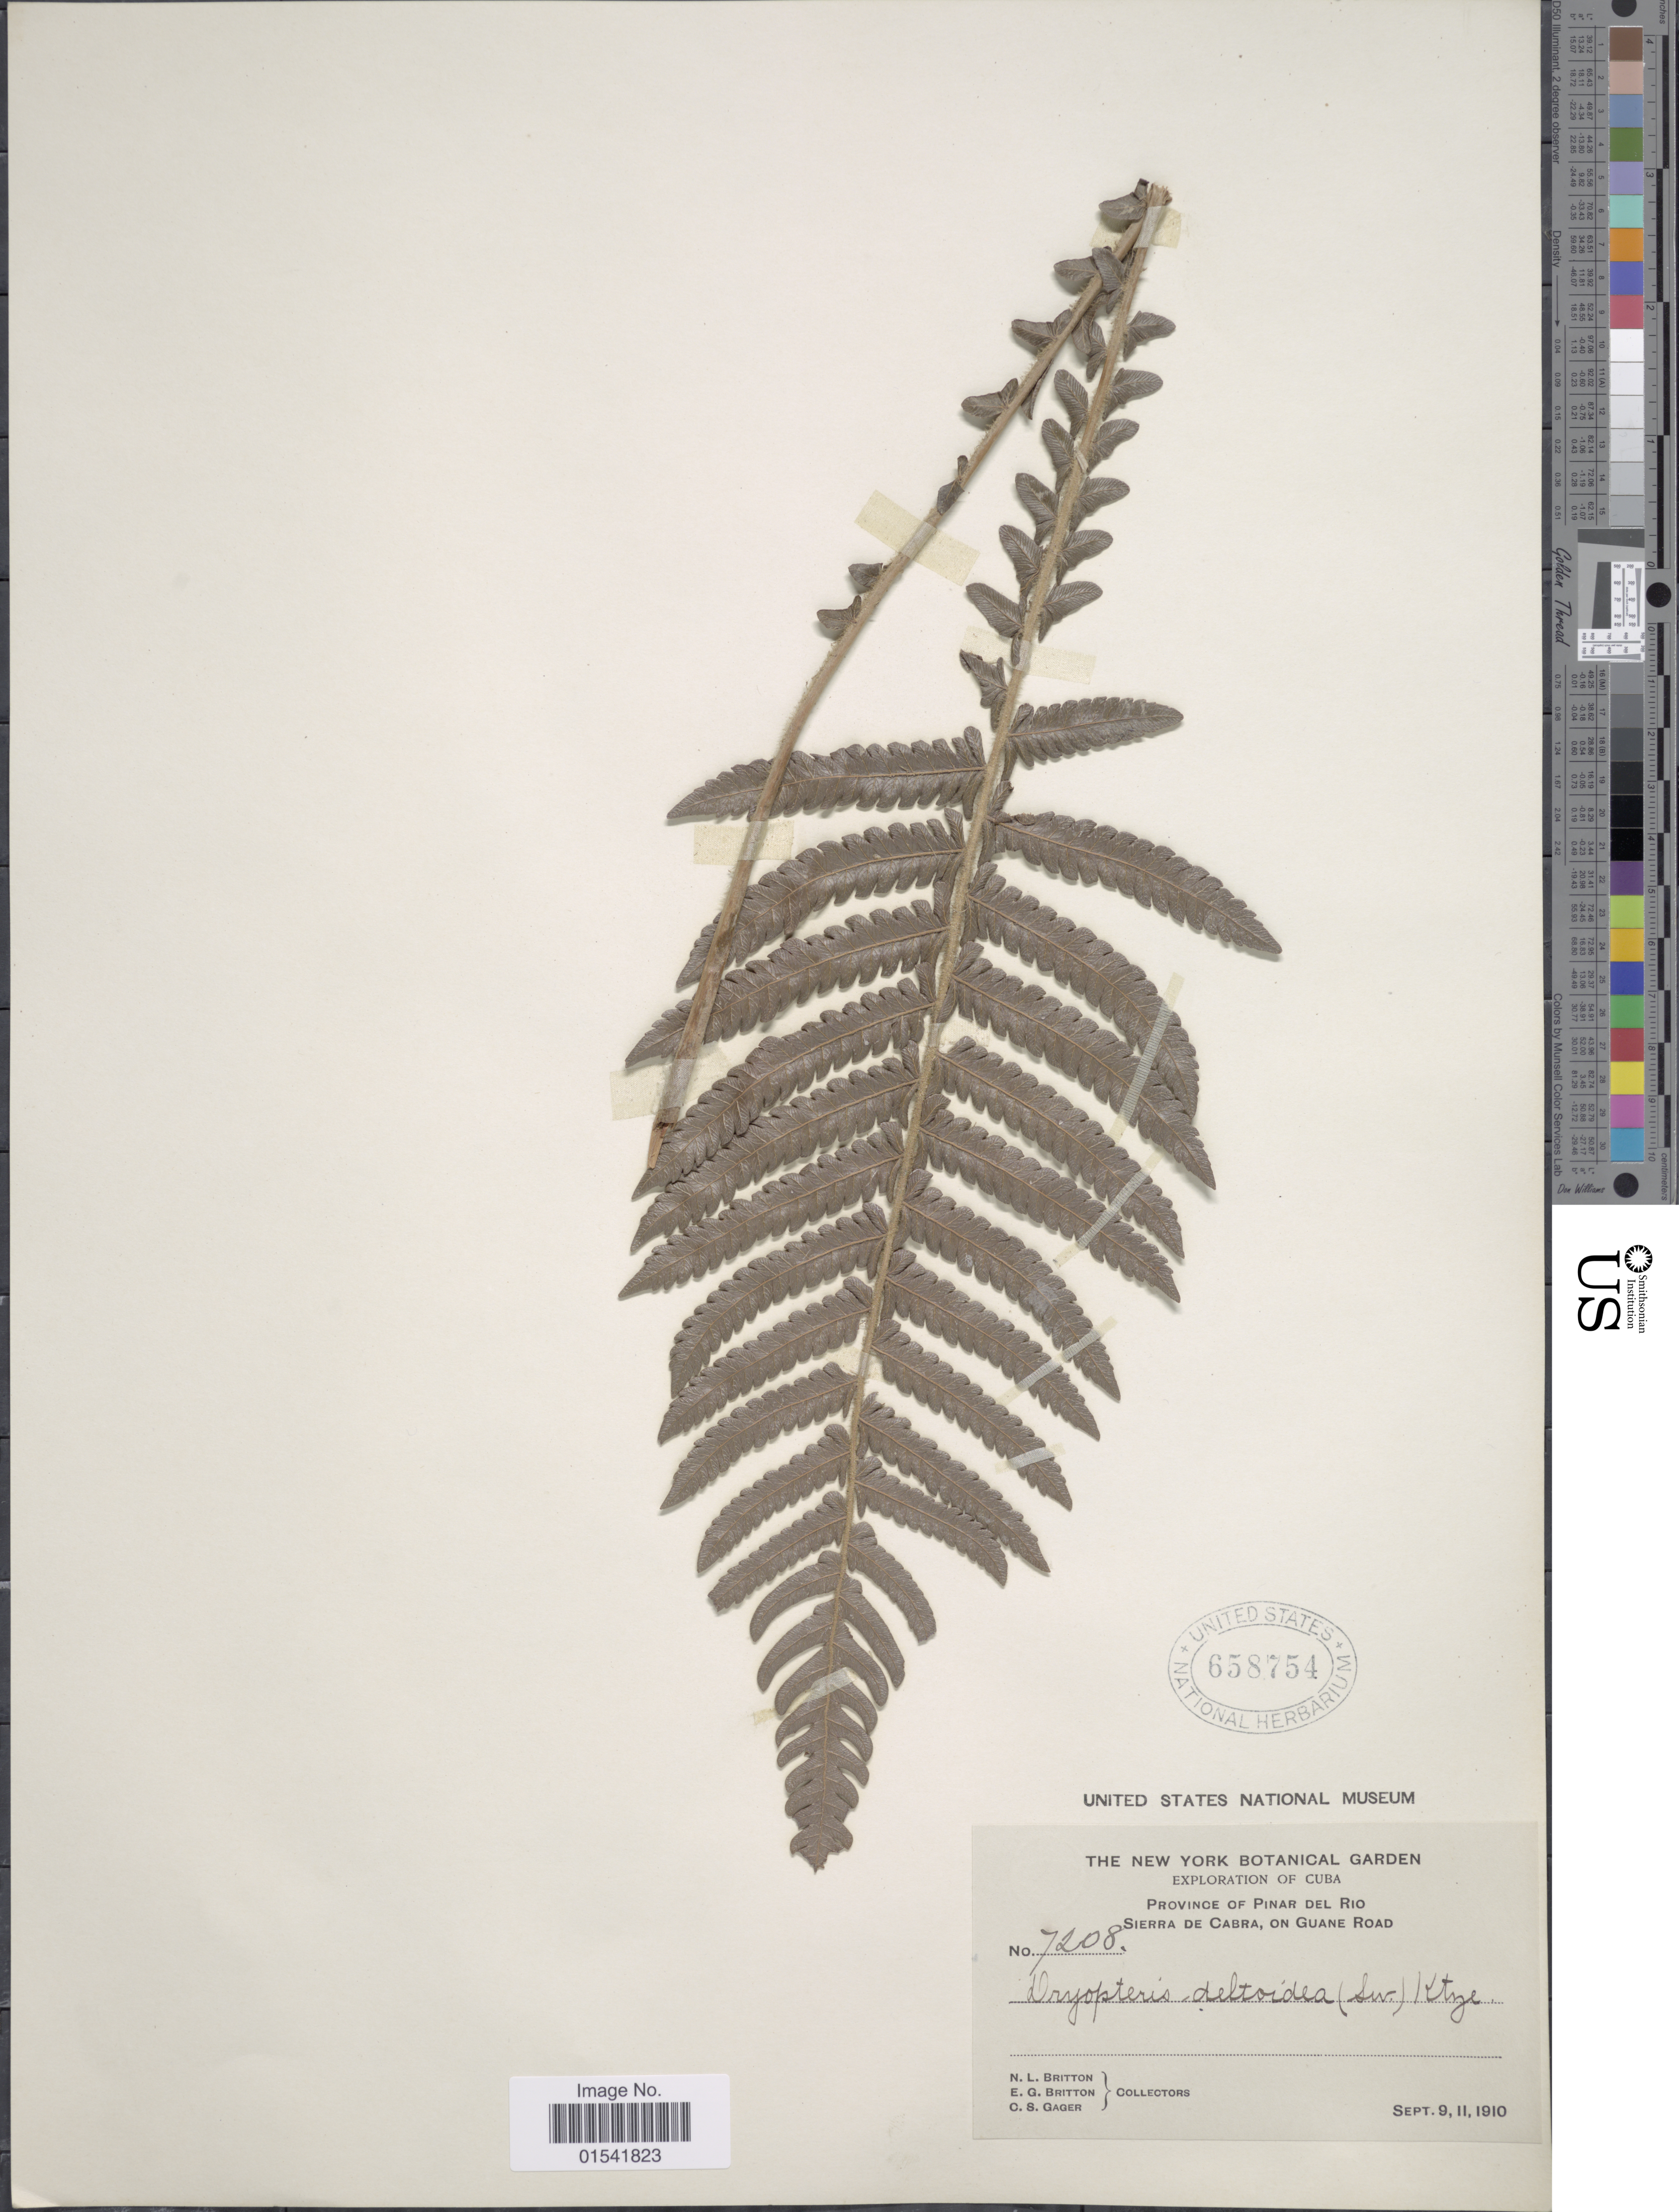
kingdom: Plantae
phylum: Tracheophyta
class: Polypodiopsida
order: Polypodiales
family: Thelypteridaceae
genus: Steiropteris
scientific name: Steiropteris deltoidea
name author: (Sw.) Pic. Serm.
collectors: N. Britton, E. G. Britton & C. Gager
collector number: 7208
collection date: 1910-09-09/1910-09-11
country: Cuba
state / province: Pinar del Río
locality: Sierra De Cabra, on Guane Road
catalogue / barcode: US 658754